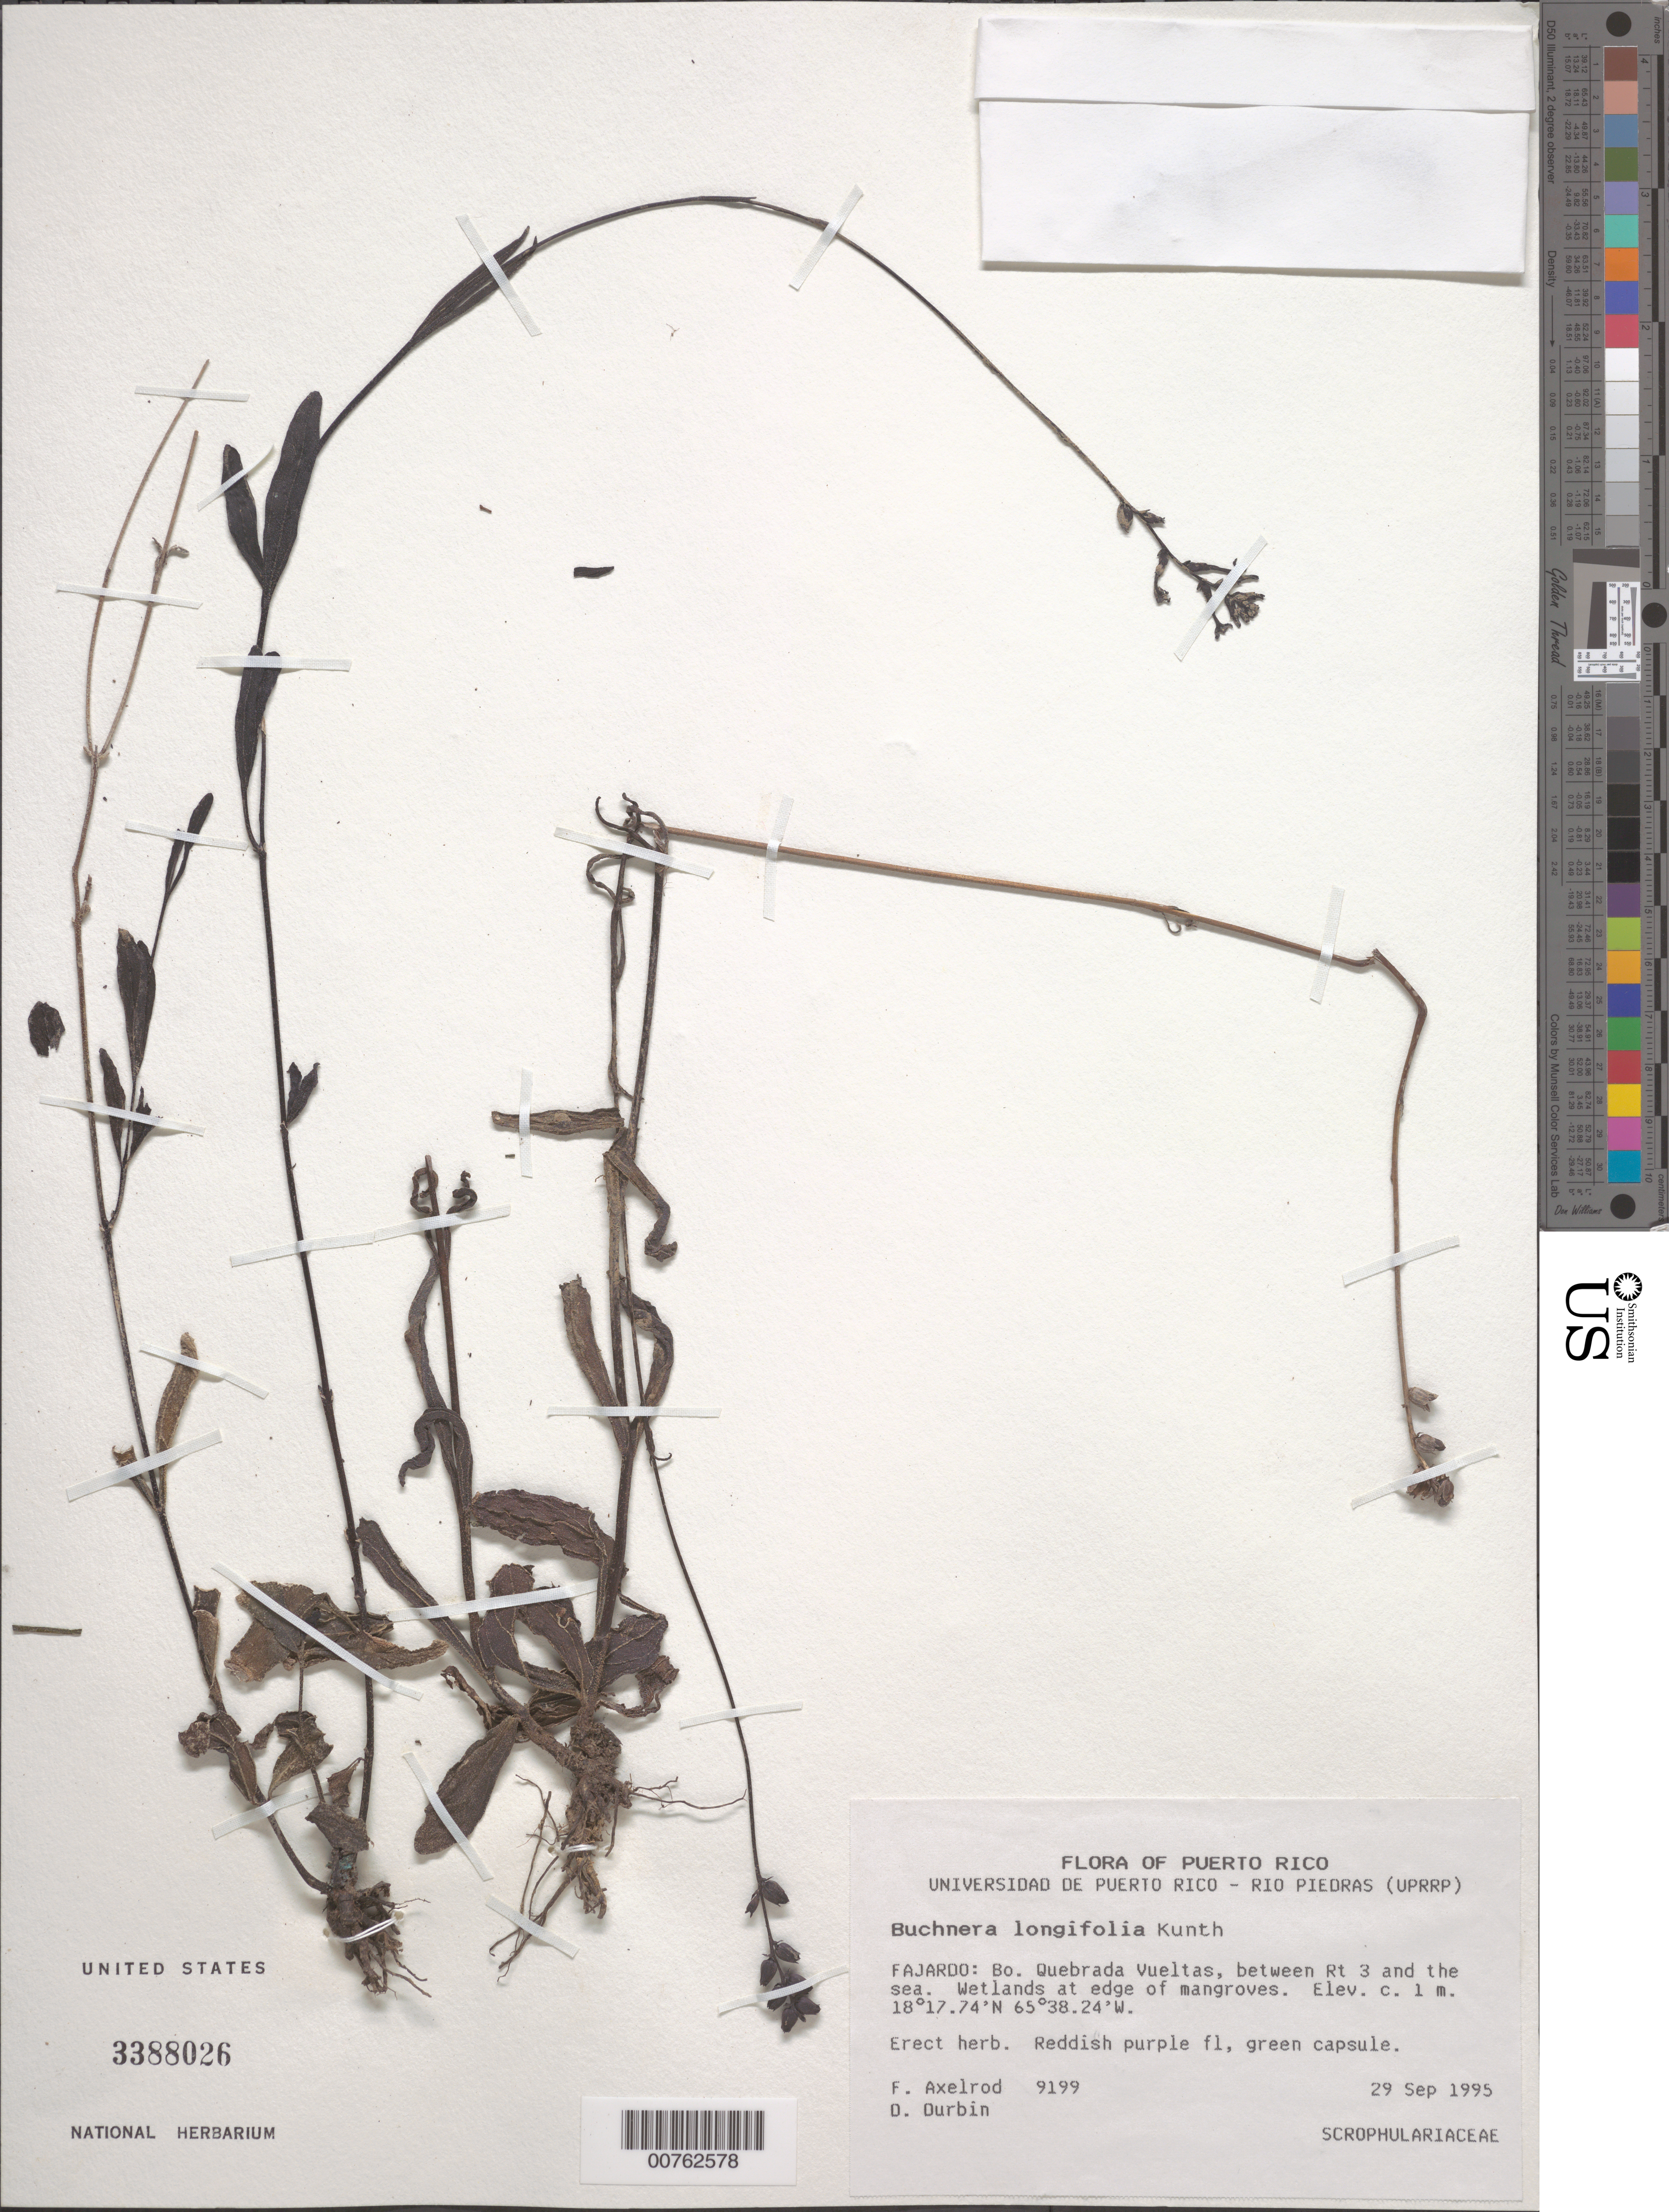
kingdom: Plantae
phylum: Tracheophyta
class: Magnoliopsida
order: Lamiales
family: Orobanchaceae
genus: Buchnera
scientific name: Buchnera longifolia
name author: Kunth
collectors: F. S. Axelrod & D. Durbin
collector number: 9199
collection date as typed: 29 Sep 1995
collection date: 1995-09-29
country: Puerto Rico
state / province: Fajardo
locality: Fajardo, Bo. Quebrada Vueltas, between Rt 3 and the sea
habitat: Wetlands at edge of mangroves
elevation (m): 1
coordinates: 18.30388889, -65.64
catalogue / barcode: US 3388026